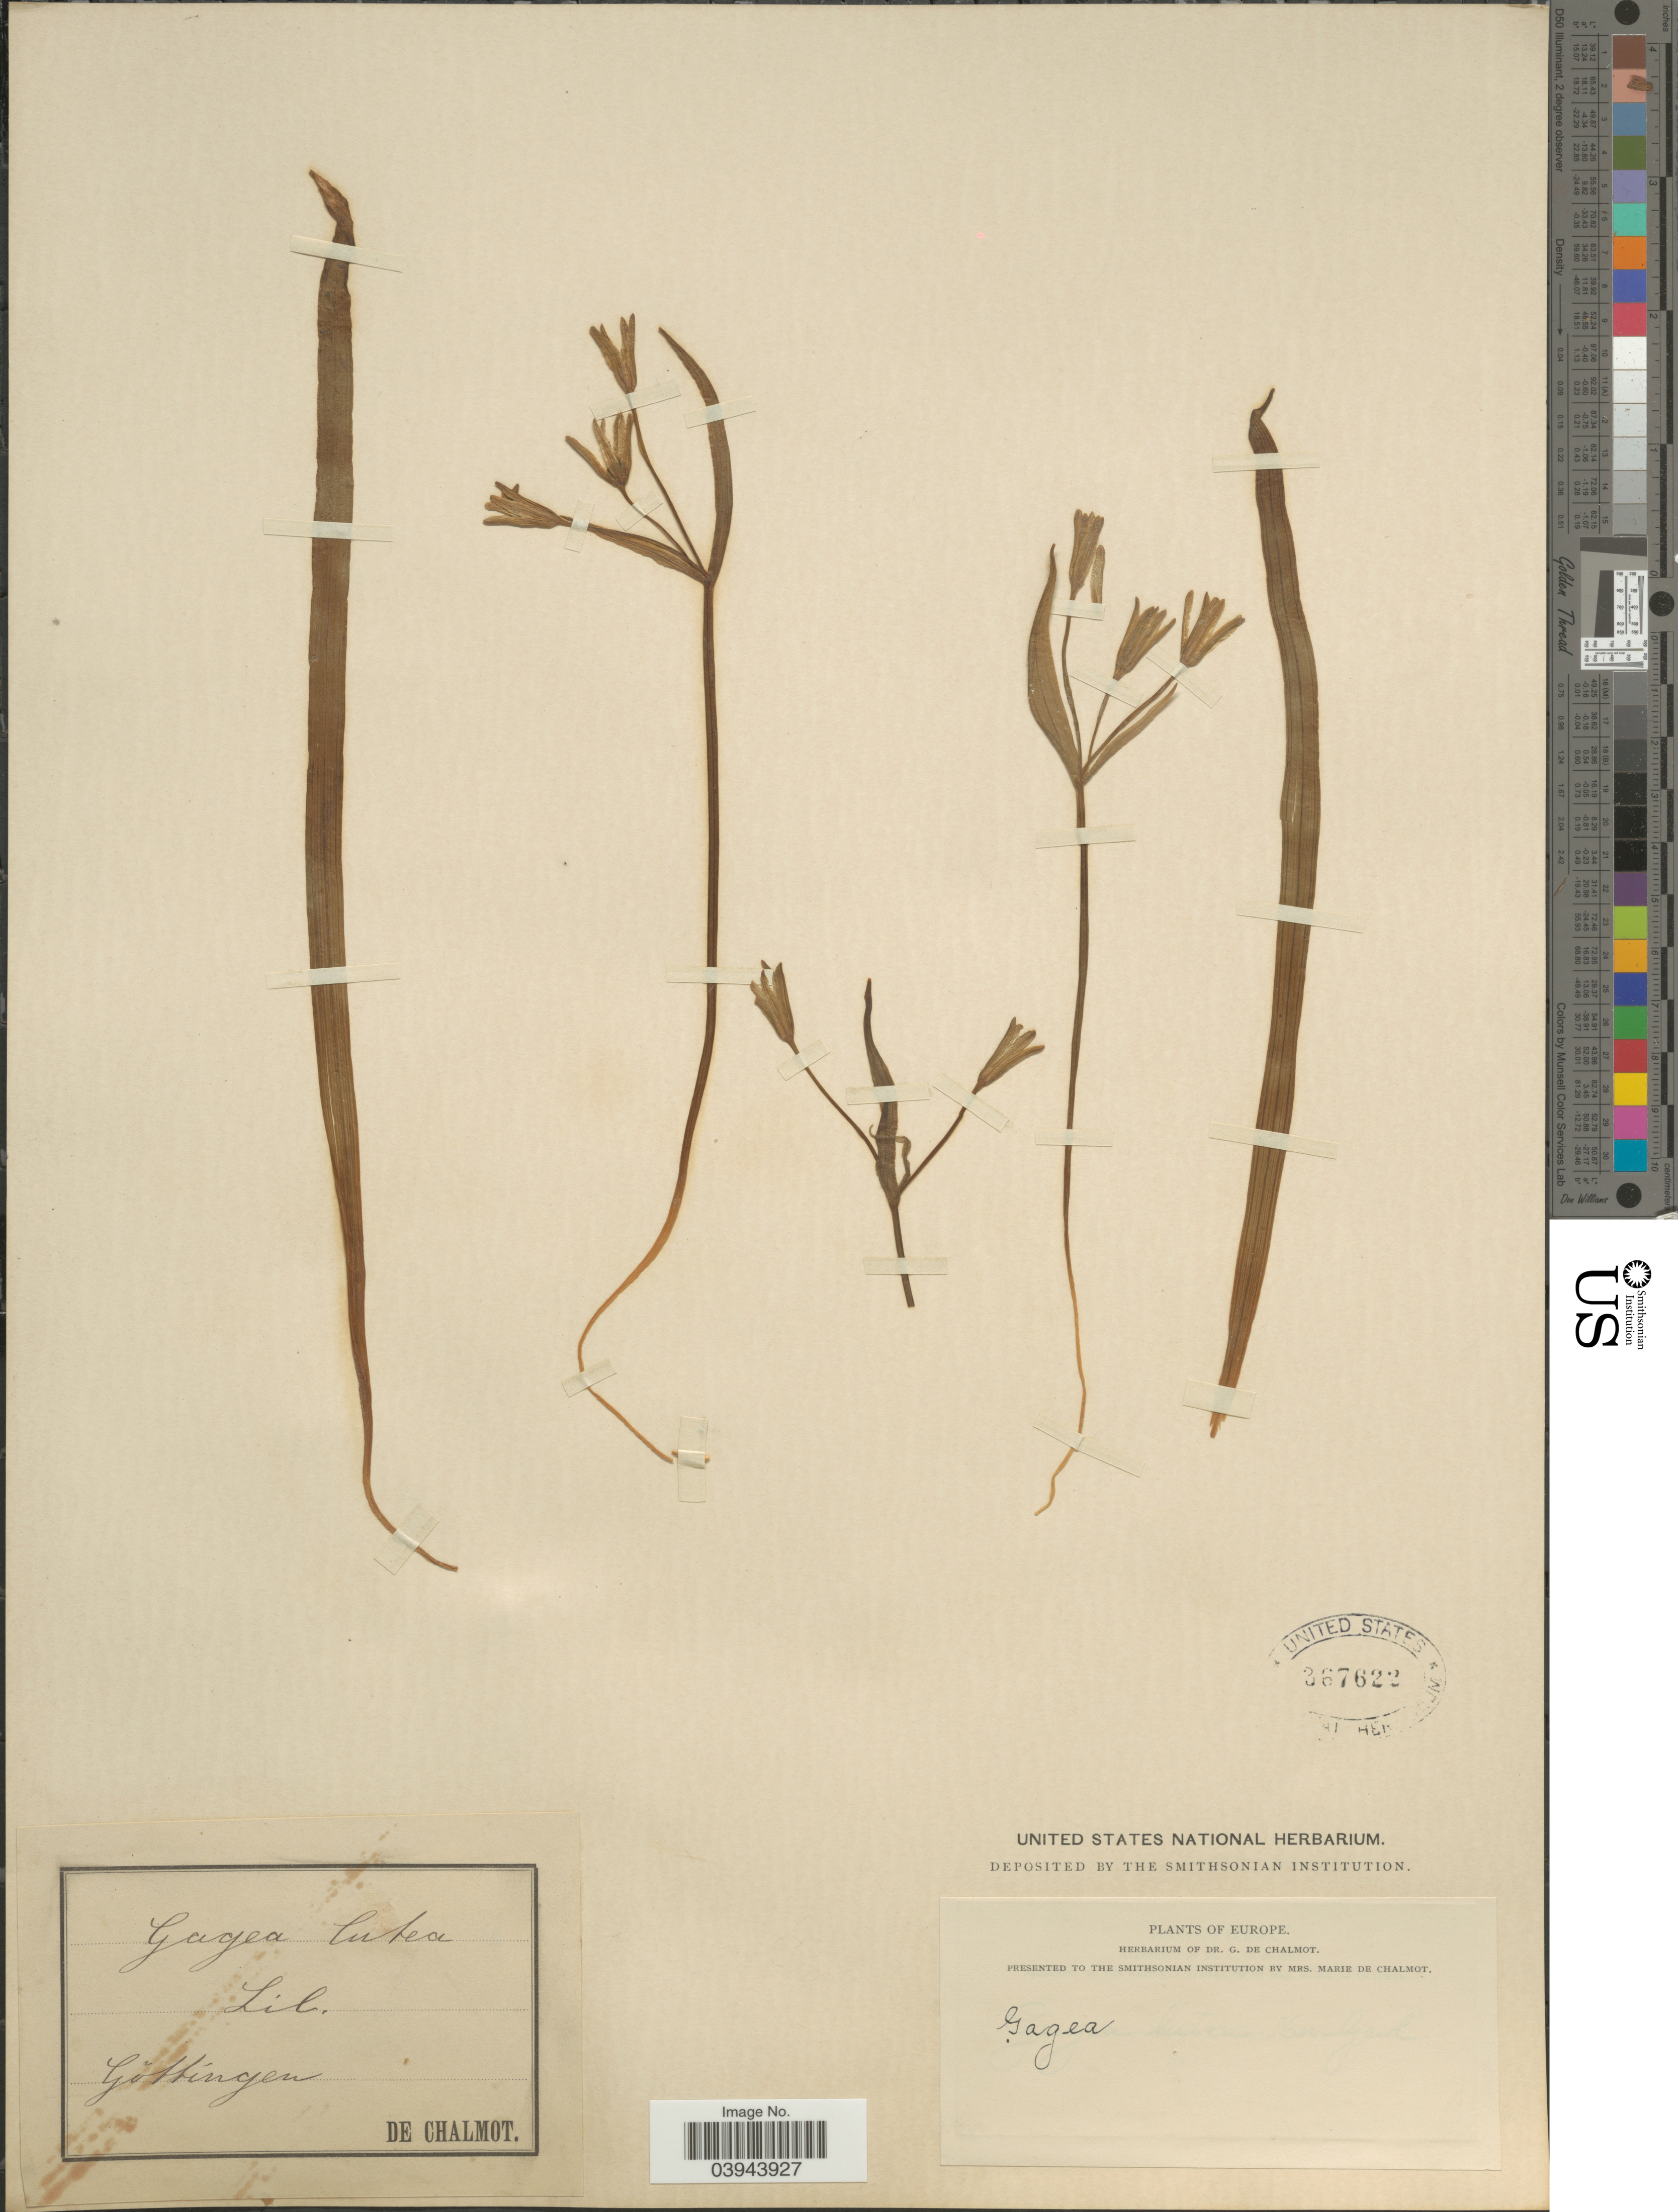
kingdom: Plantae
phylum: Tracheophyta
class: Liliopsida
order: Liliales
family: Liliaceae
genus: Gagea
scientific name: Gagea lutea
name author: (L.) Ker Gawl.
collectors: G. de Chalmot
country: Germany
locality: Göttingen. Europe.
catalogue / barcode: US 367622